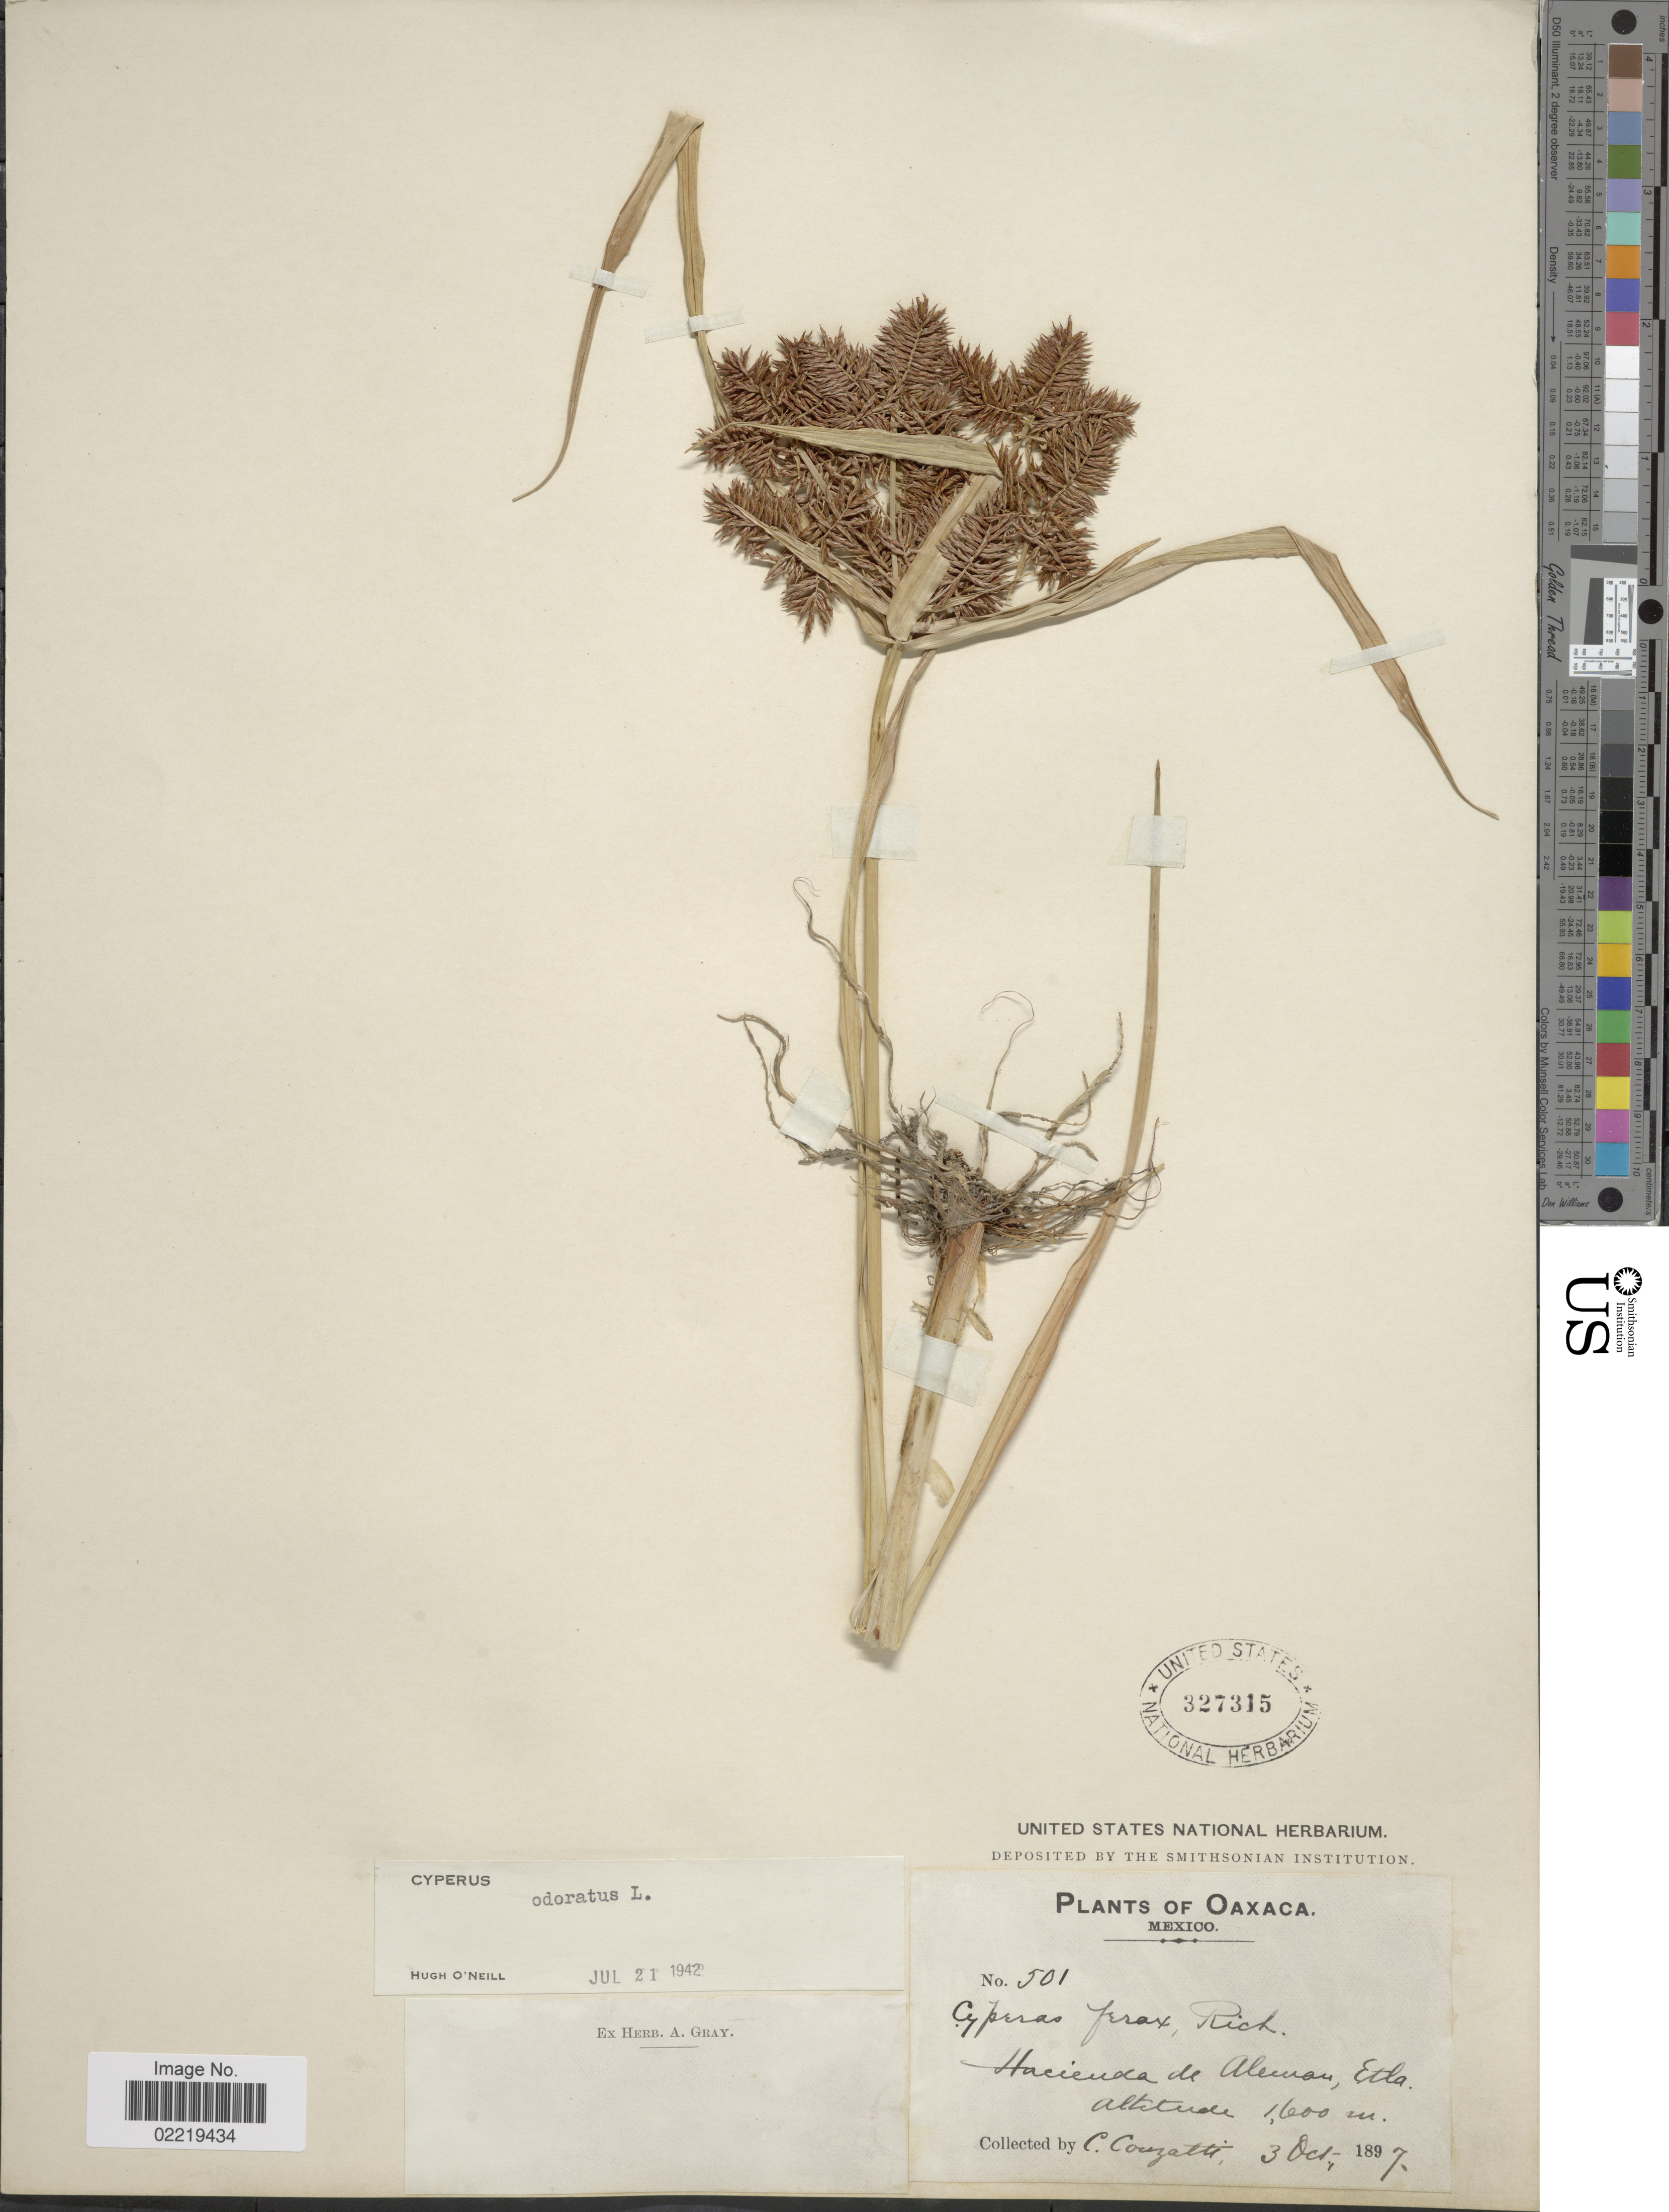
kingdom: Plantae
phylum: Tracheophyta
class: Liliopsida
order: Poales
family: Cyperaceae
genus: Cyperus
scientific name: Cyperus odoratus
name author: L.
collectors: C. Conzatti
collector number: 501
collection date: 1897-10-03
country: Mexico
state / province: Oaxaca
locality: Hacienda de Aleman, Etla.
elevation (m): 1600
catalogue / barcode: US 327315